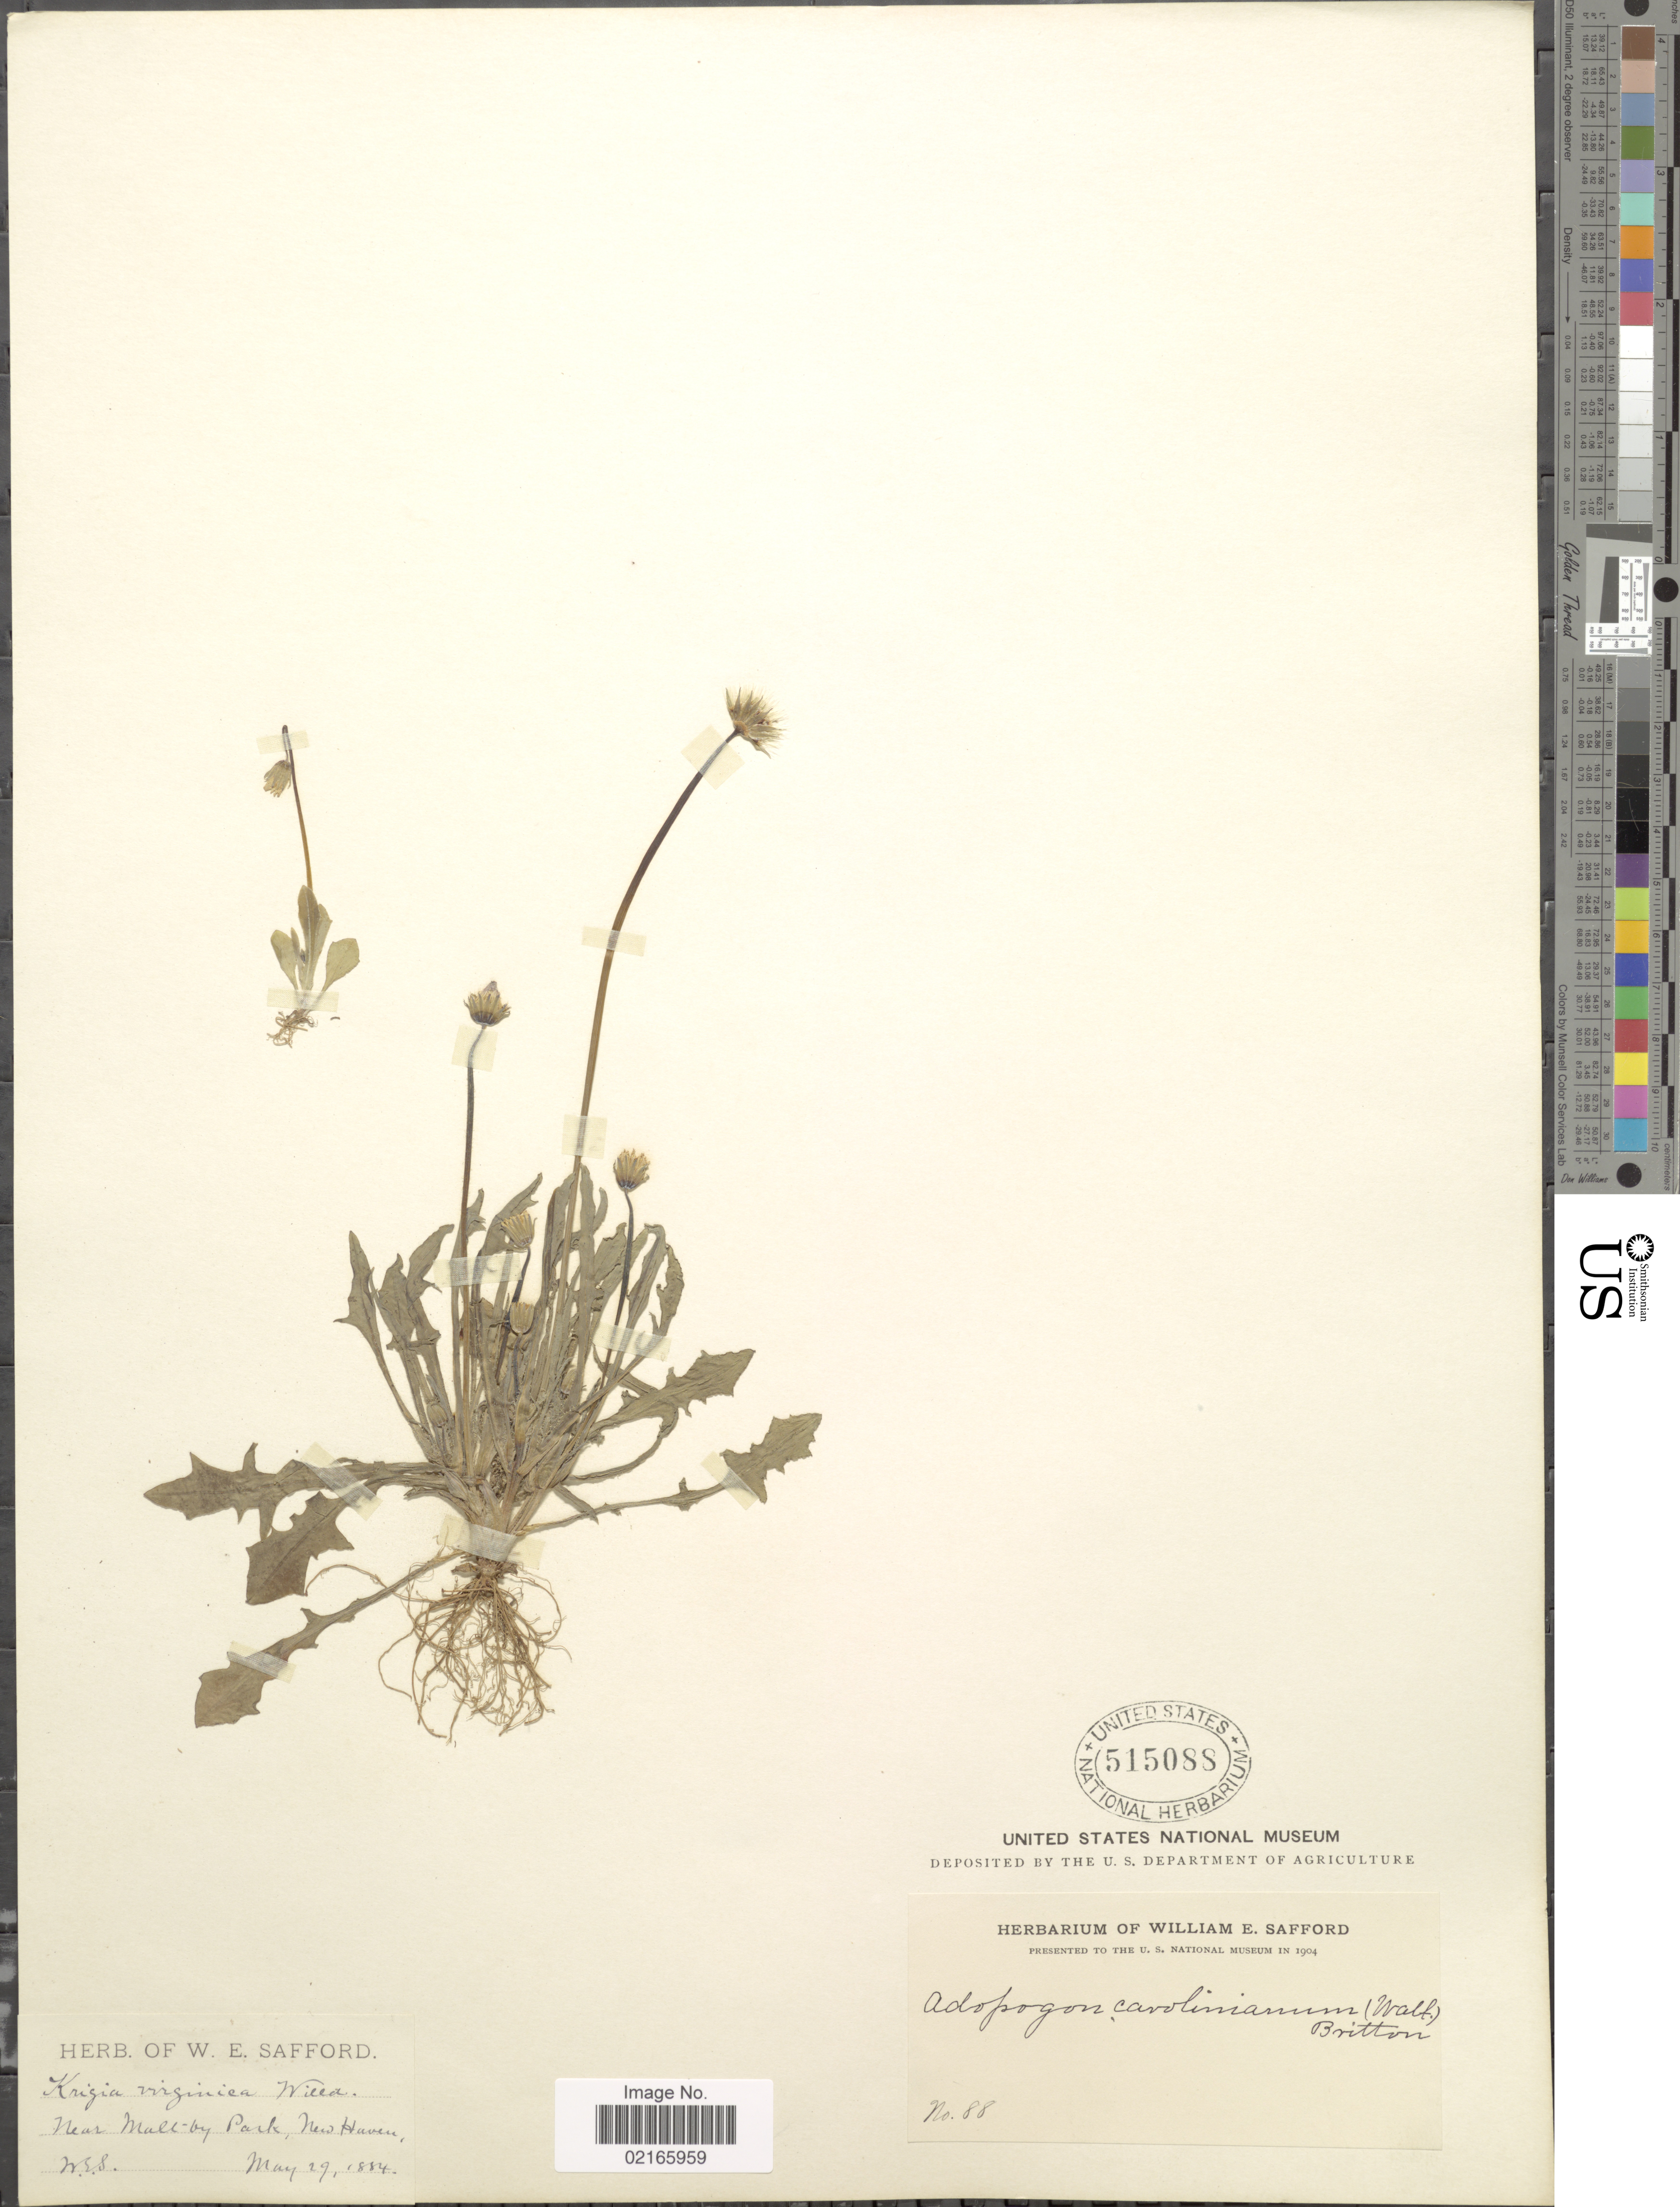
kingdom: Plantae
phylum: Tracheophyta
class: Magnoliopsida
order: Asterales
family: Asteraceae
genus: Krigia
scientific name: Krigia virginica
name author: (L.) Willd.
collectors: W. E. Safford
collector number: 88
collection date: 1884-05-29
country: United States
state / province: Connecticut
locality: Near Maltby Park, New Haven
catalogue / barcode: US 515088